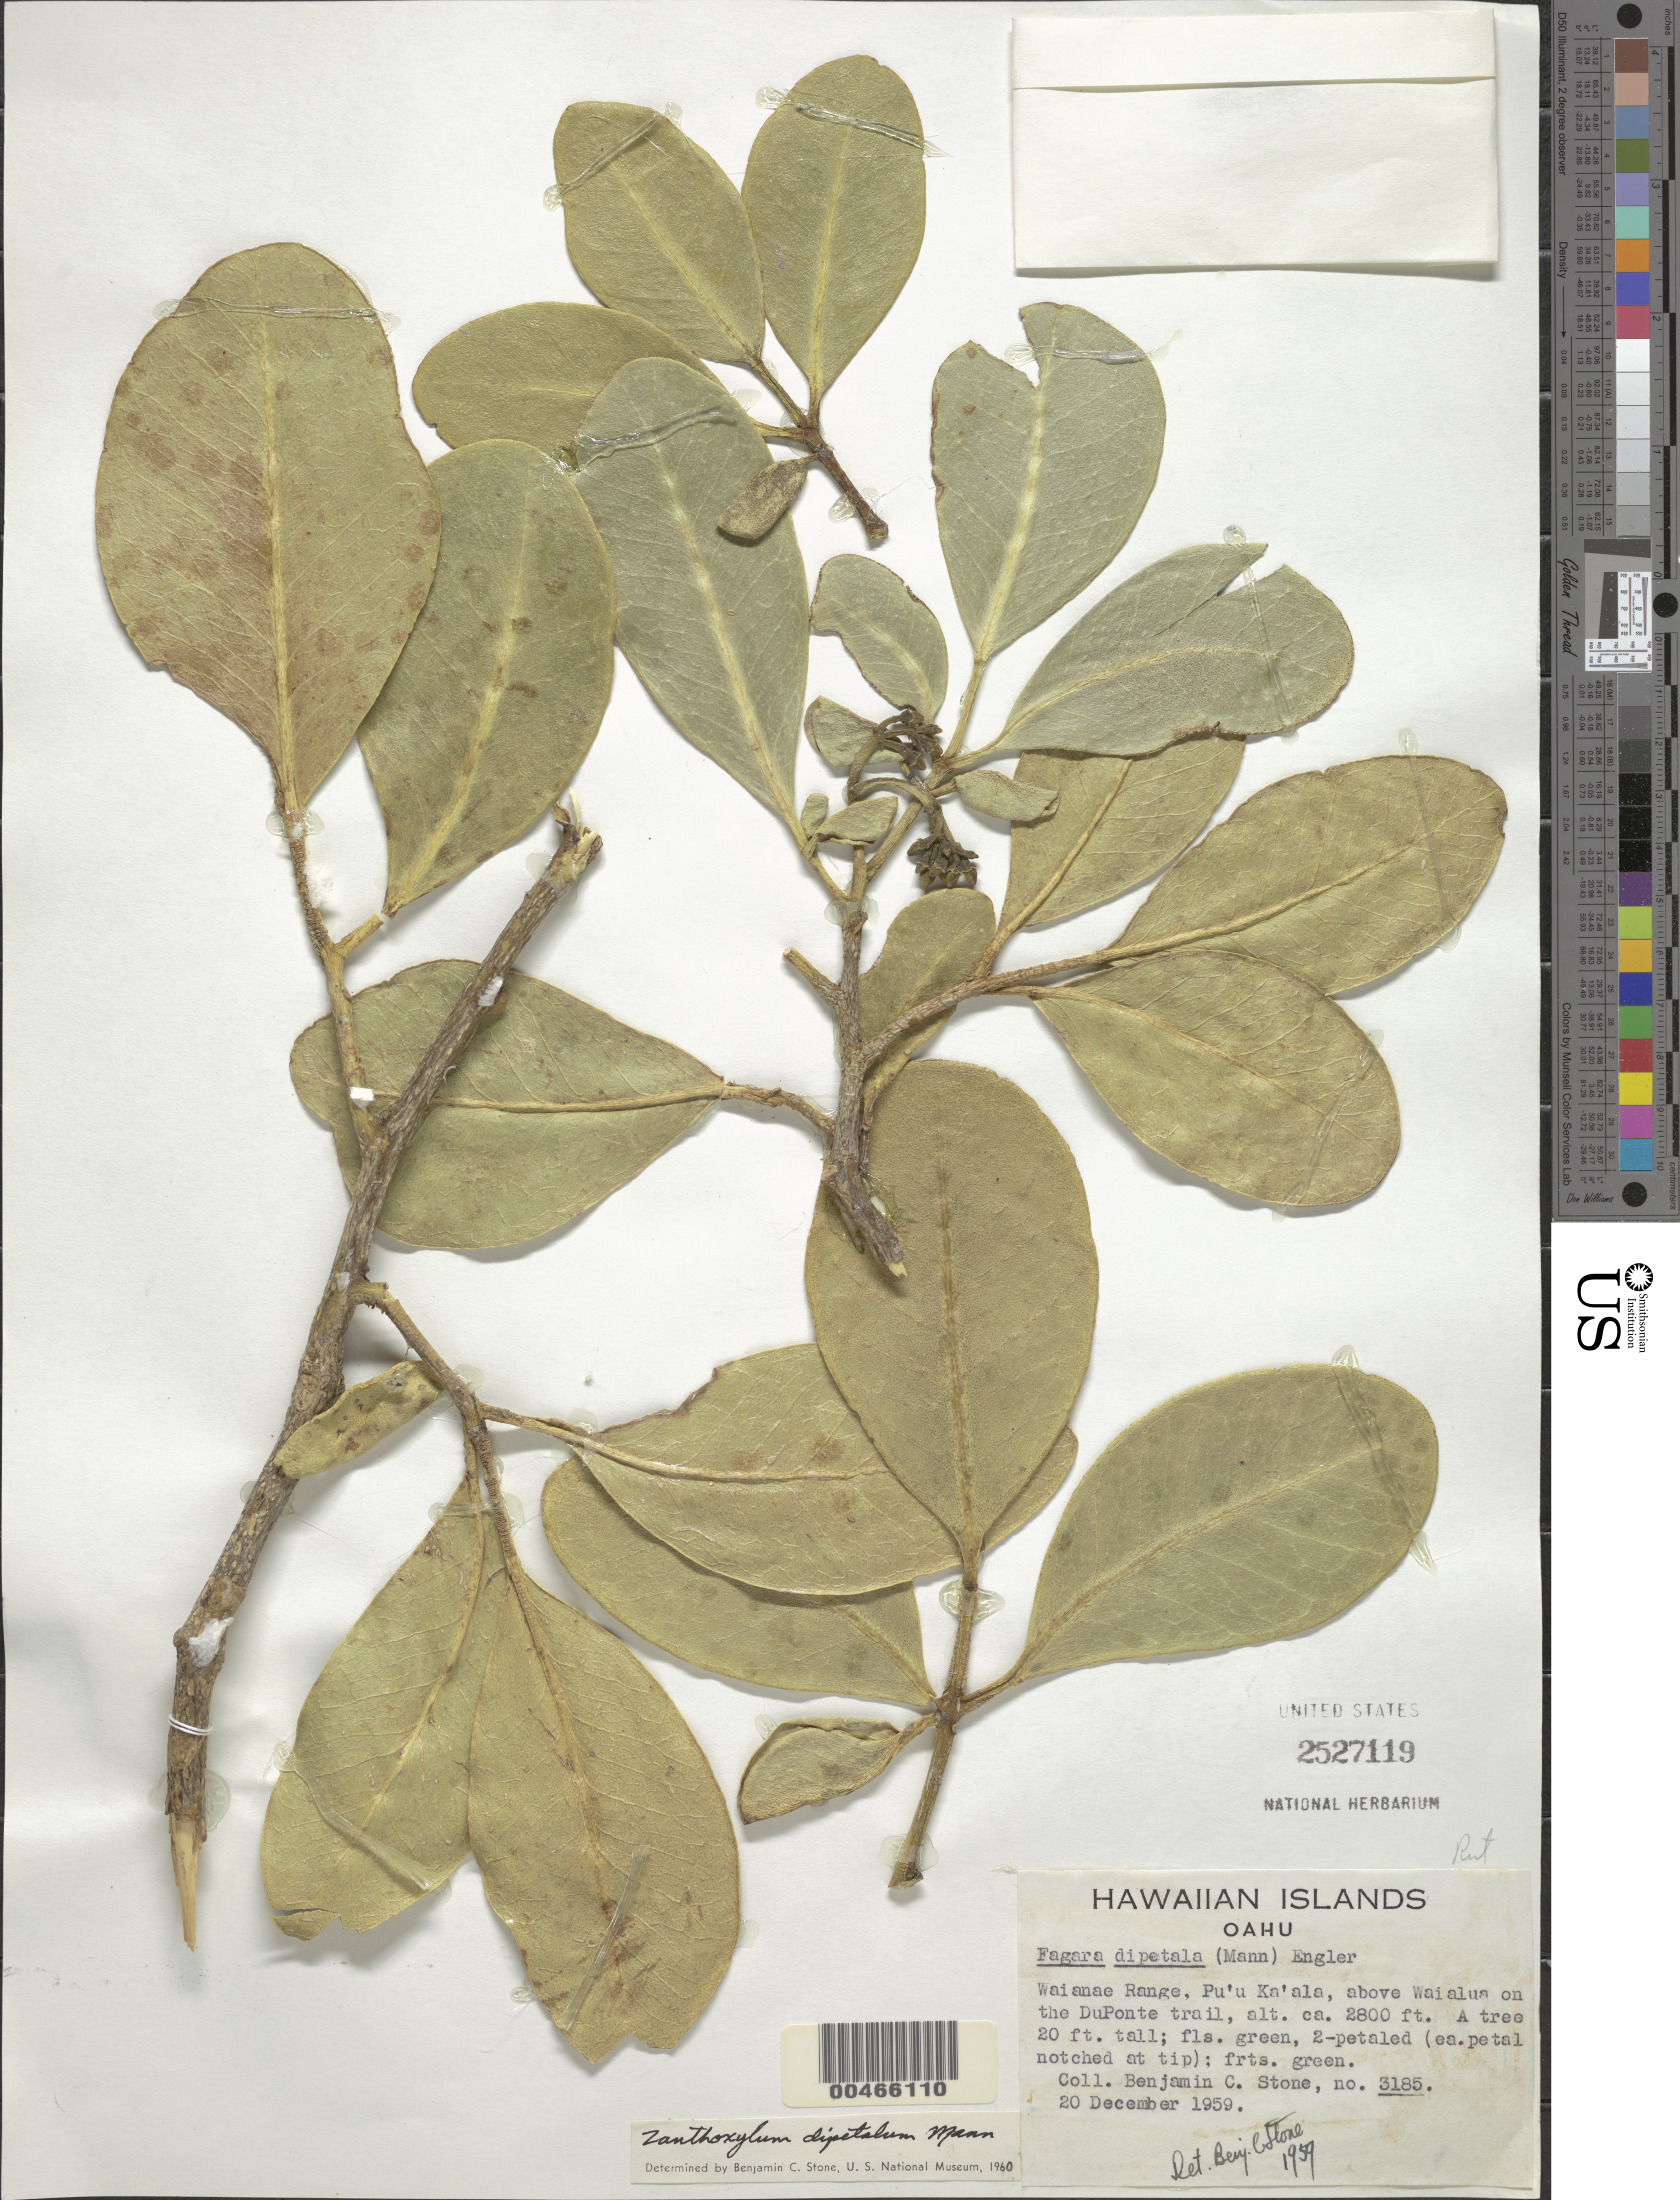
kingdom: Plantae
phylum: Tracheophyta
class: Magnoliopsida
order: Sapindales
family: Rutaceae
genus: Zanthoxylum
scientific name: Zanthoxylum dipetalum var. dipetalum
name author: H. Mann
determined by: Stone, Benjamin C.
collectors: B. C. Stone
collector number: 3185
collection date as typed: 20 Dec 1959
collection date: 1959-12-20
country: United States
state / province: Hawaii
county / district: Honolulu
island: Oahu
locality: Waianae Range, Pu'u Ka'ala, above Waialua on the DuPonte trail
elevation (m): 853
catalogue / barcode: US 2527119